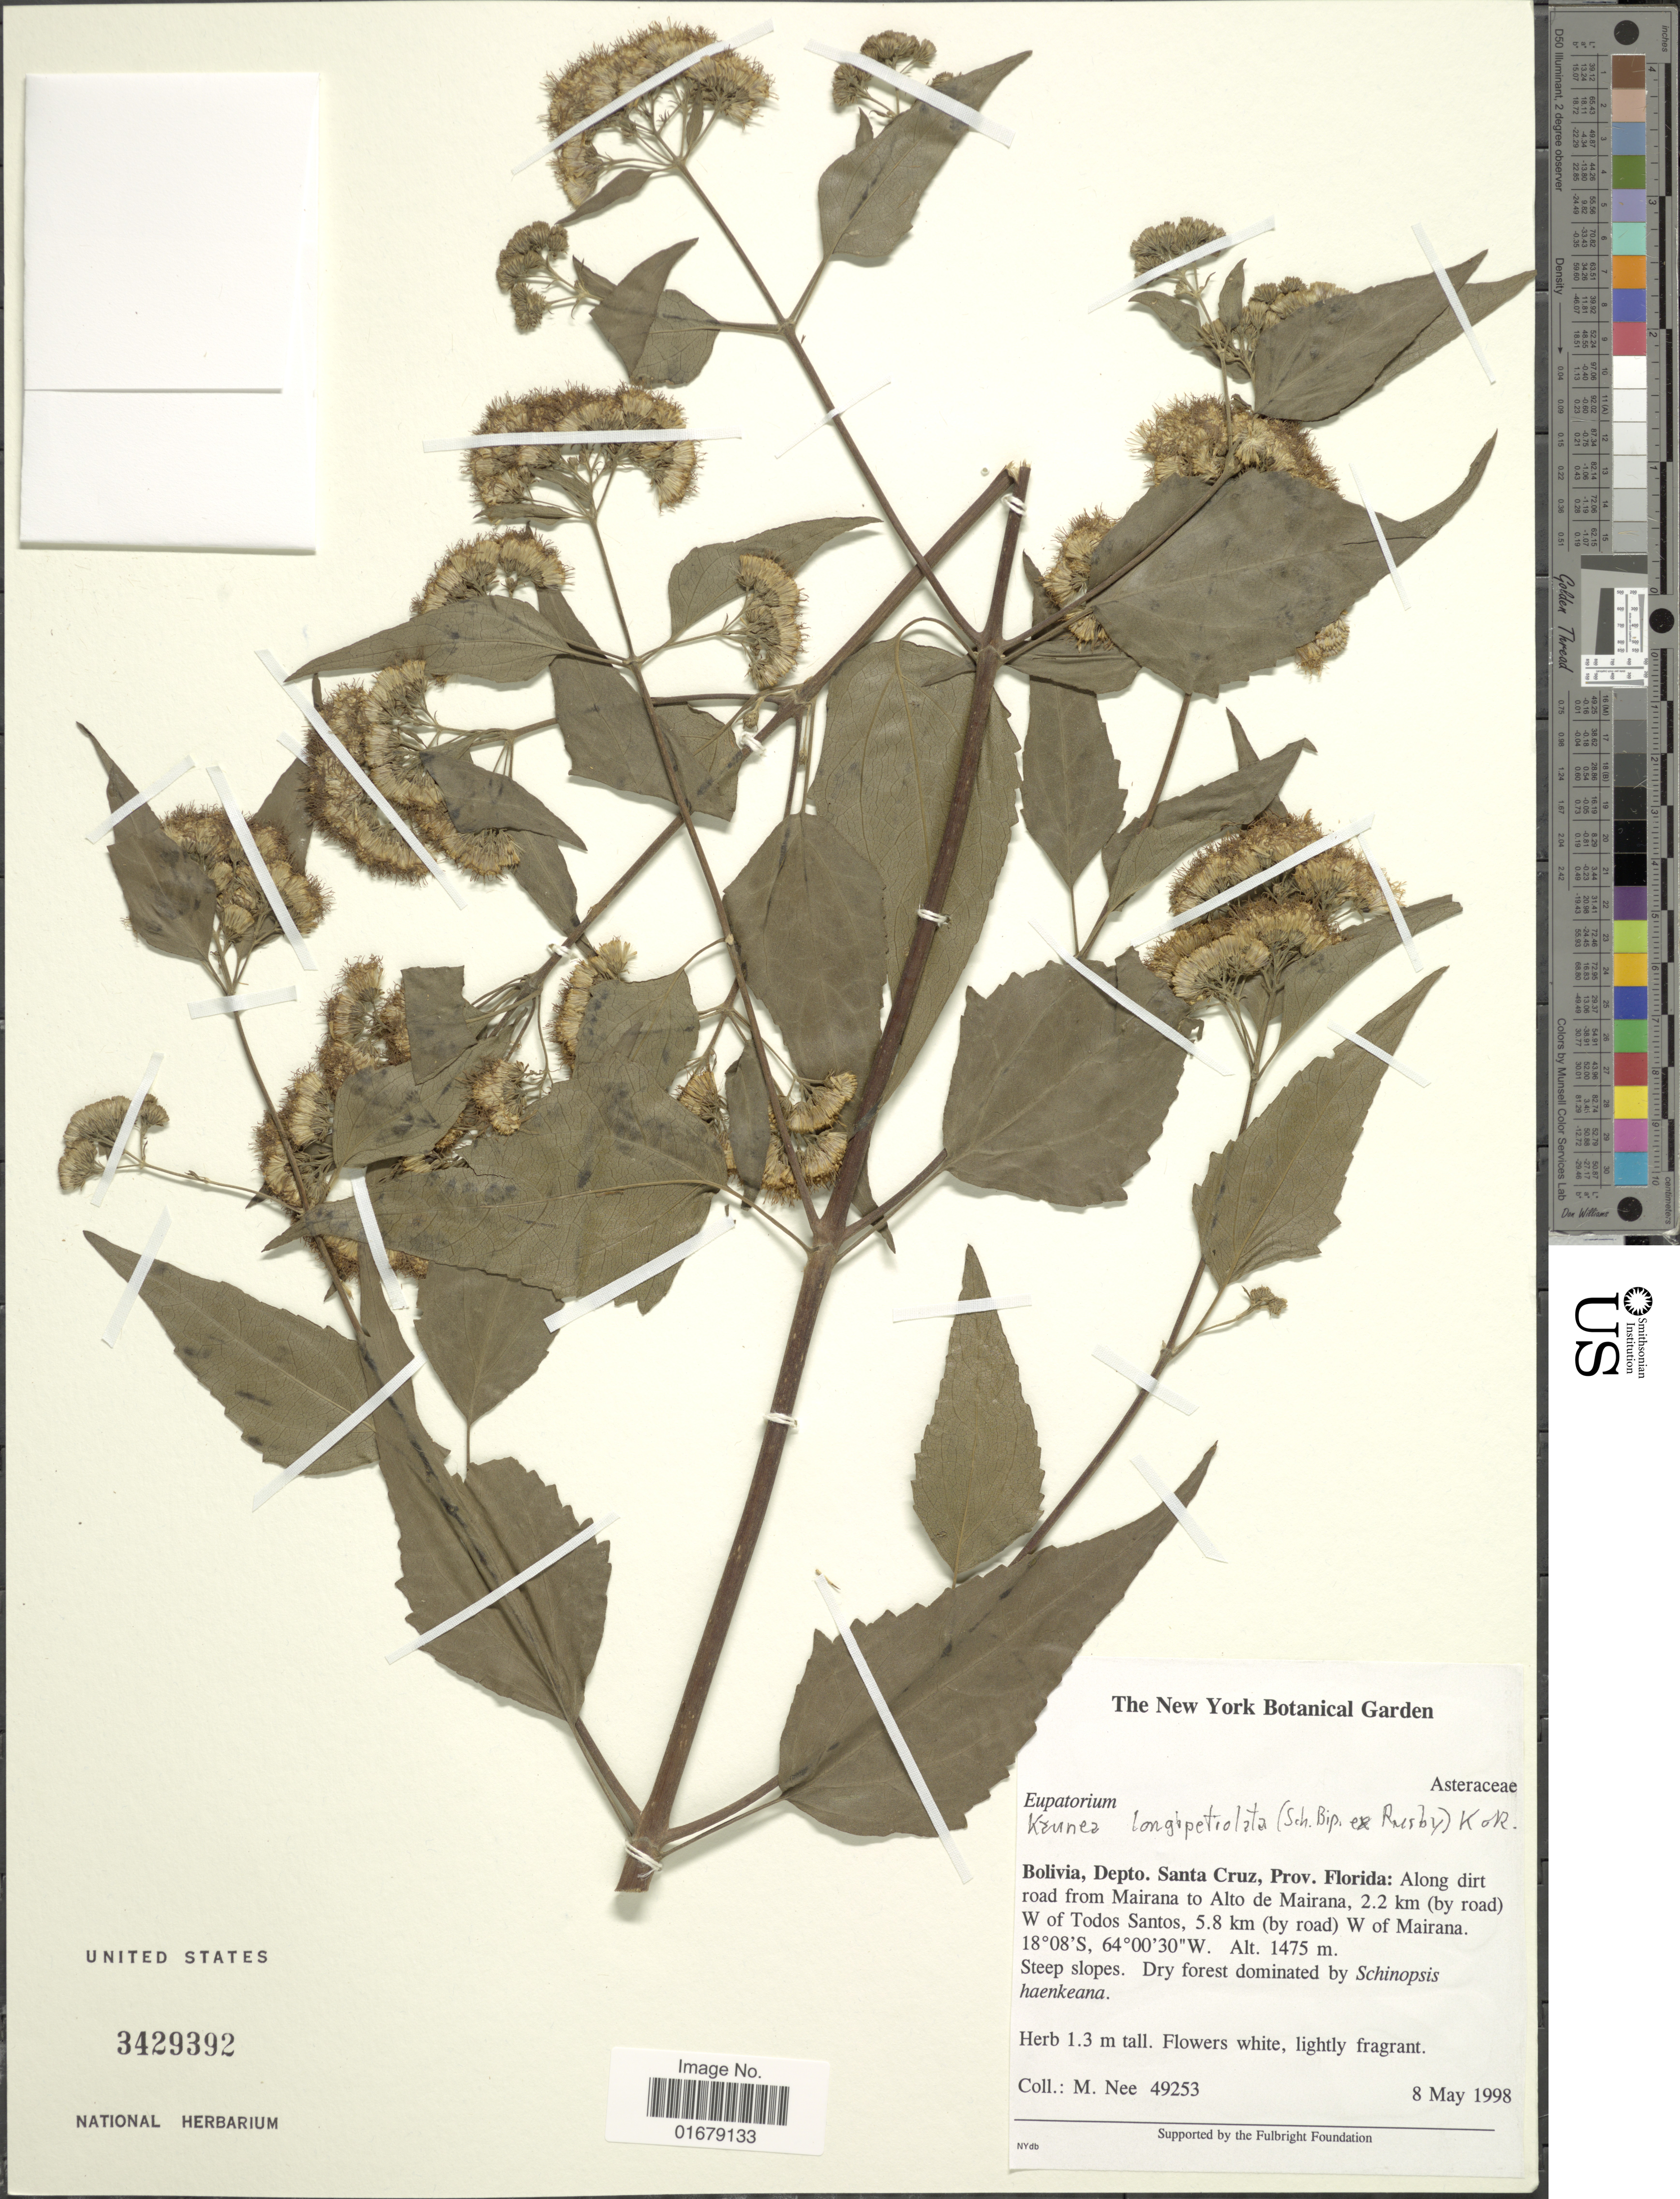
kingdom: Plantae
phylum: Tracheophyta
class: Magnoliopsida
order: Asterales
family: Asteraceae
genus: Kaunia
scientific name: Kaunia lasiophthalma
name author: (Hieron.) R.M. King & H. Rob.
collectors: M. Nee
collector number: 49253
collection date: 1998-05-08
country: Bolivia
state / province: Santa Cruz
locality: Bolivia, Depto. Santa Cruz, Prov. Florida: Along dirt road from Mairana to Alto de Mairana, 2.2 km (by road) W of Todos Santos, 5.8 km (by road) W of Mairana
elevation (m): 1475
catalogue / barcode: US 3429392